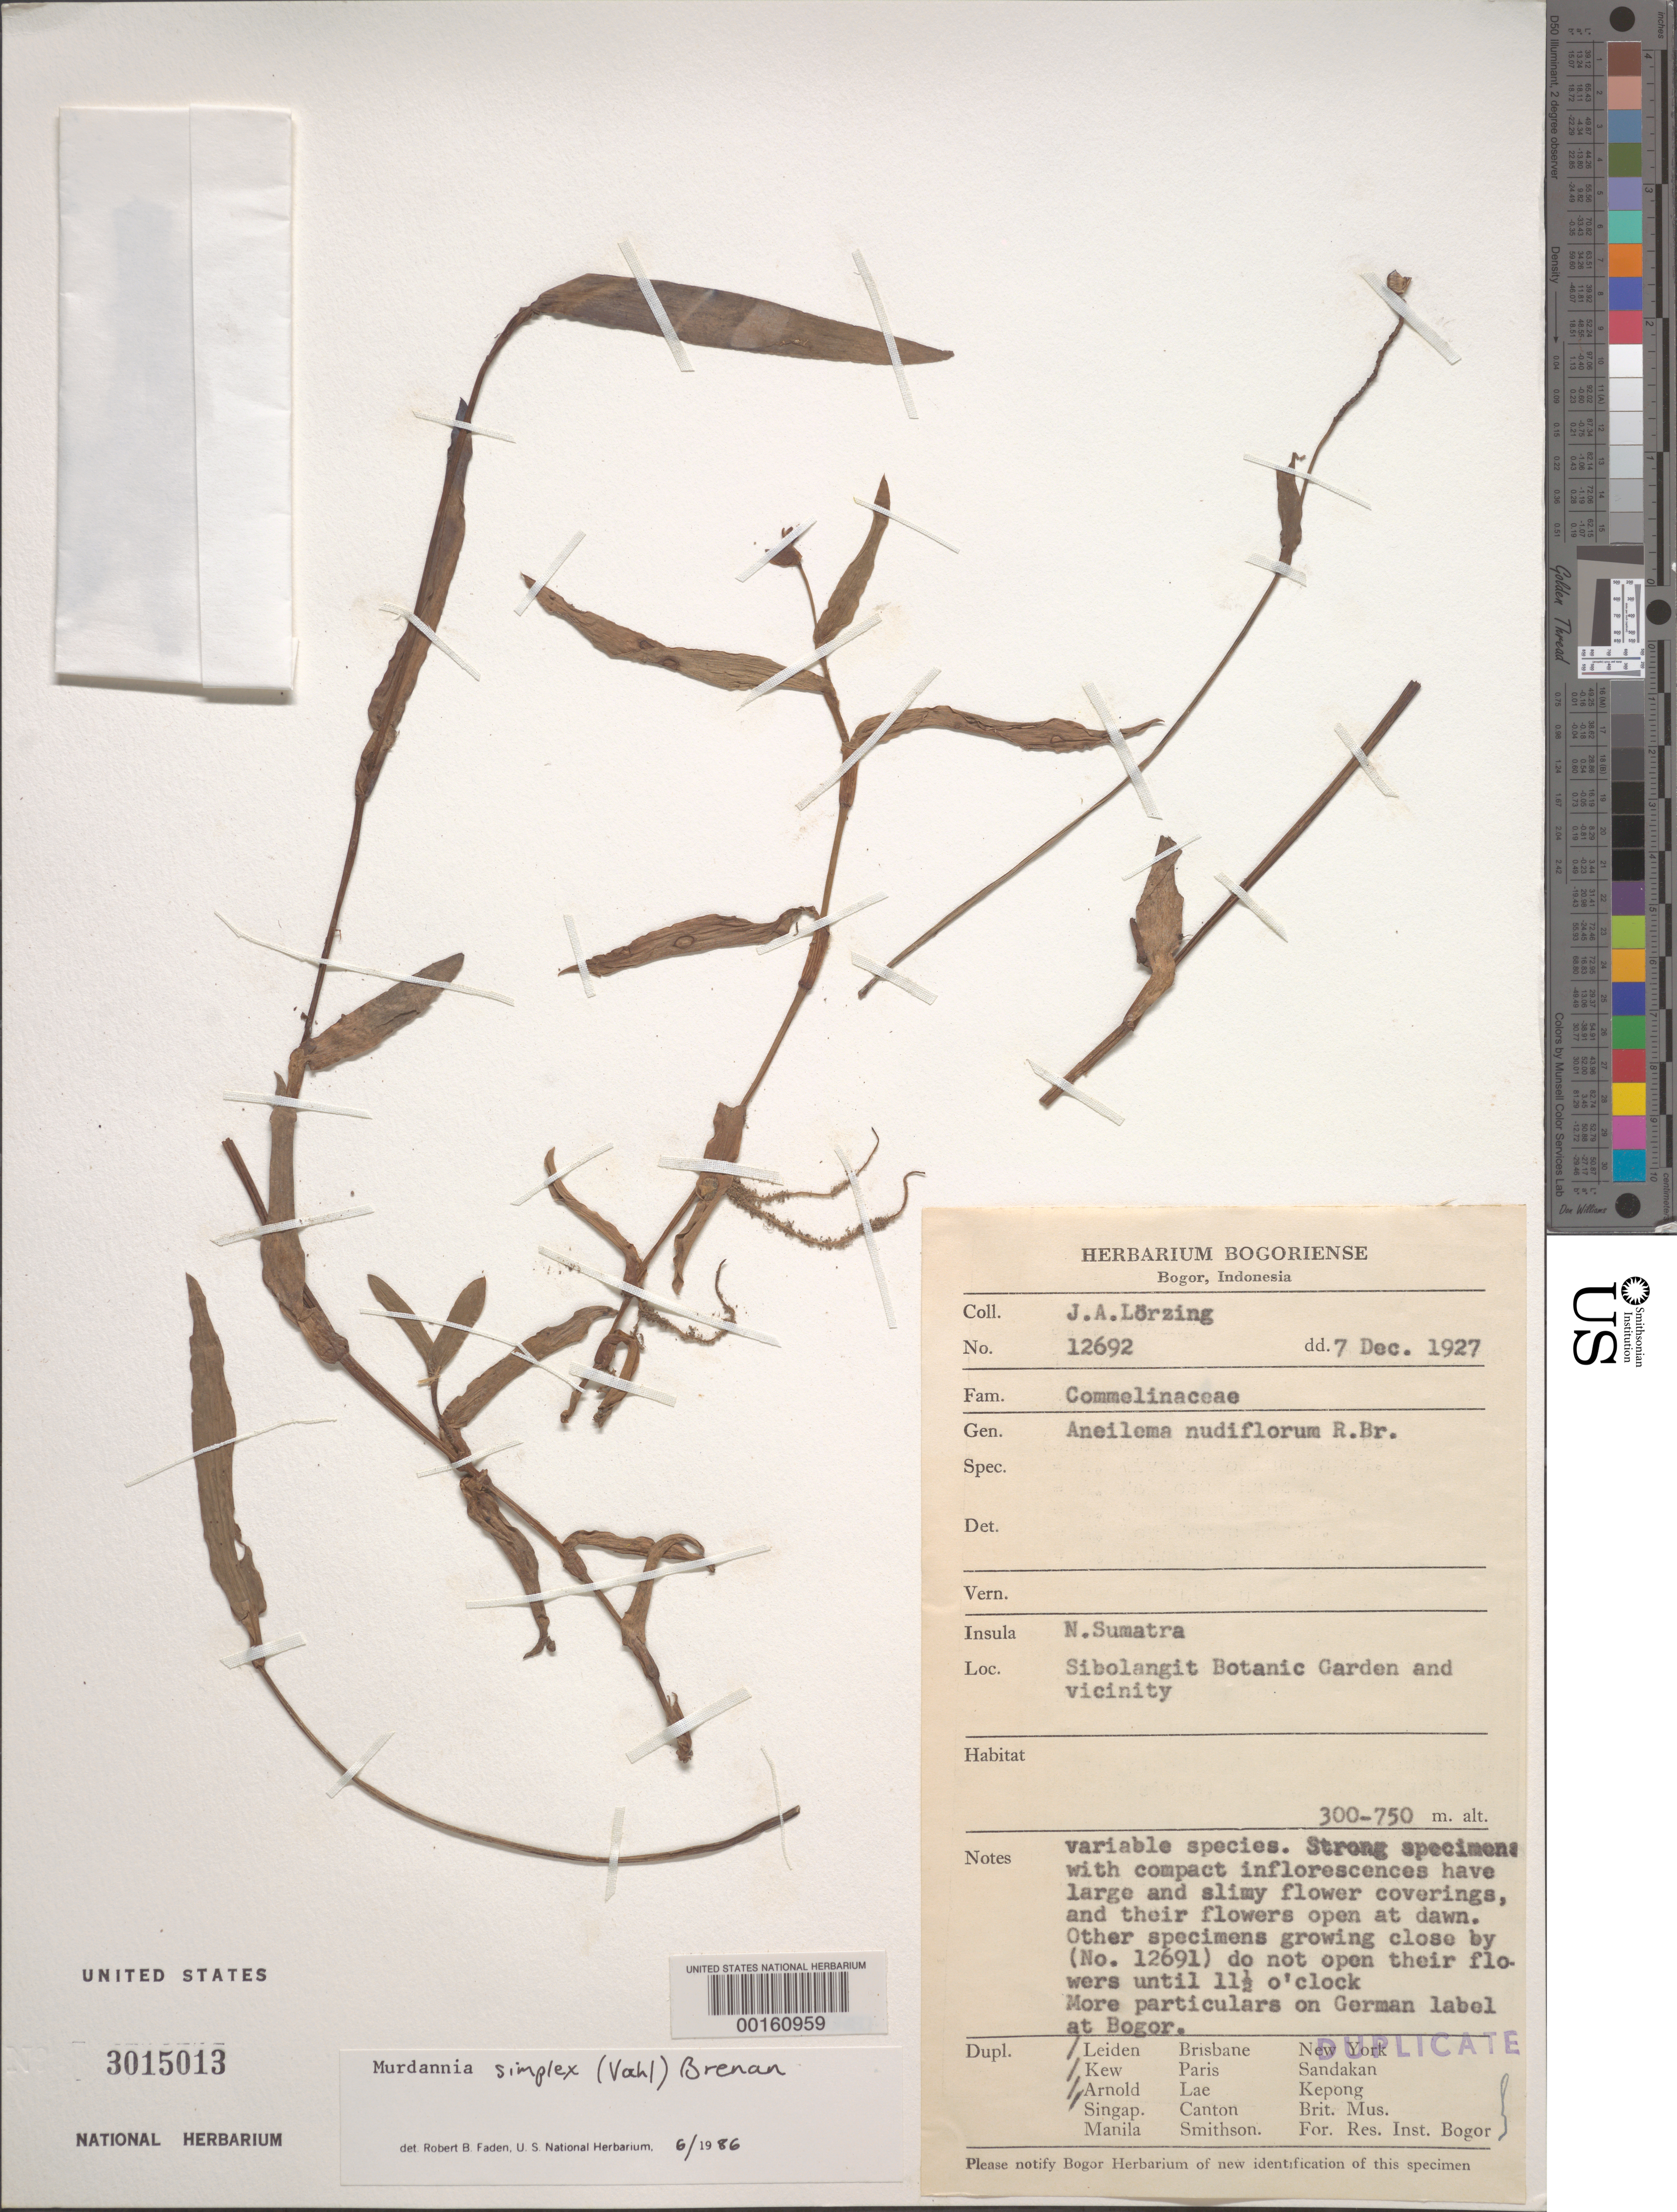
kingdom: Plantae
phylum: Tracheophyta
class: Liliopsida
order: Commelinales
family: Commelinaceae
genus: Murdannia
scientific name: Murdannia simplex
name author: (Vahl) Brenan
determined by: Faden, Robert B., (US), Smithsonian Institution - National Museum of Natural History (UNITED STATES)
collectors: J. Lorzing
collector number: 12692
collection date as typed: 07 Dec 1927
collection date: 1927-12-07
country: Indonesia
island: Sumatra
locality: Sibolangit botanic garden and vicinity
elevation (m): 300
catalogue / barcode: US 3015013